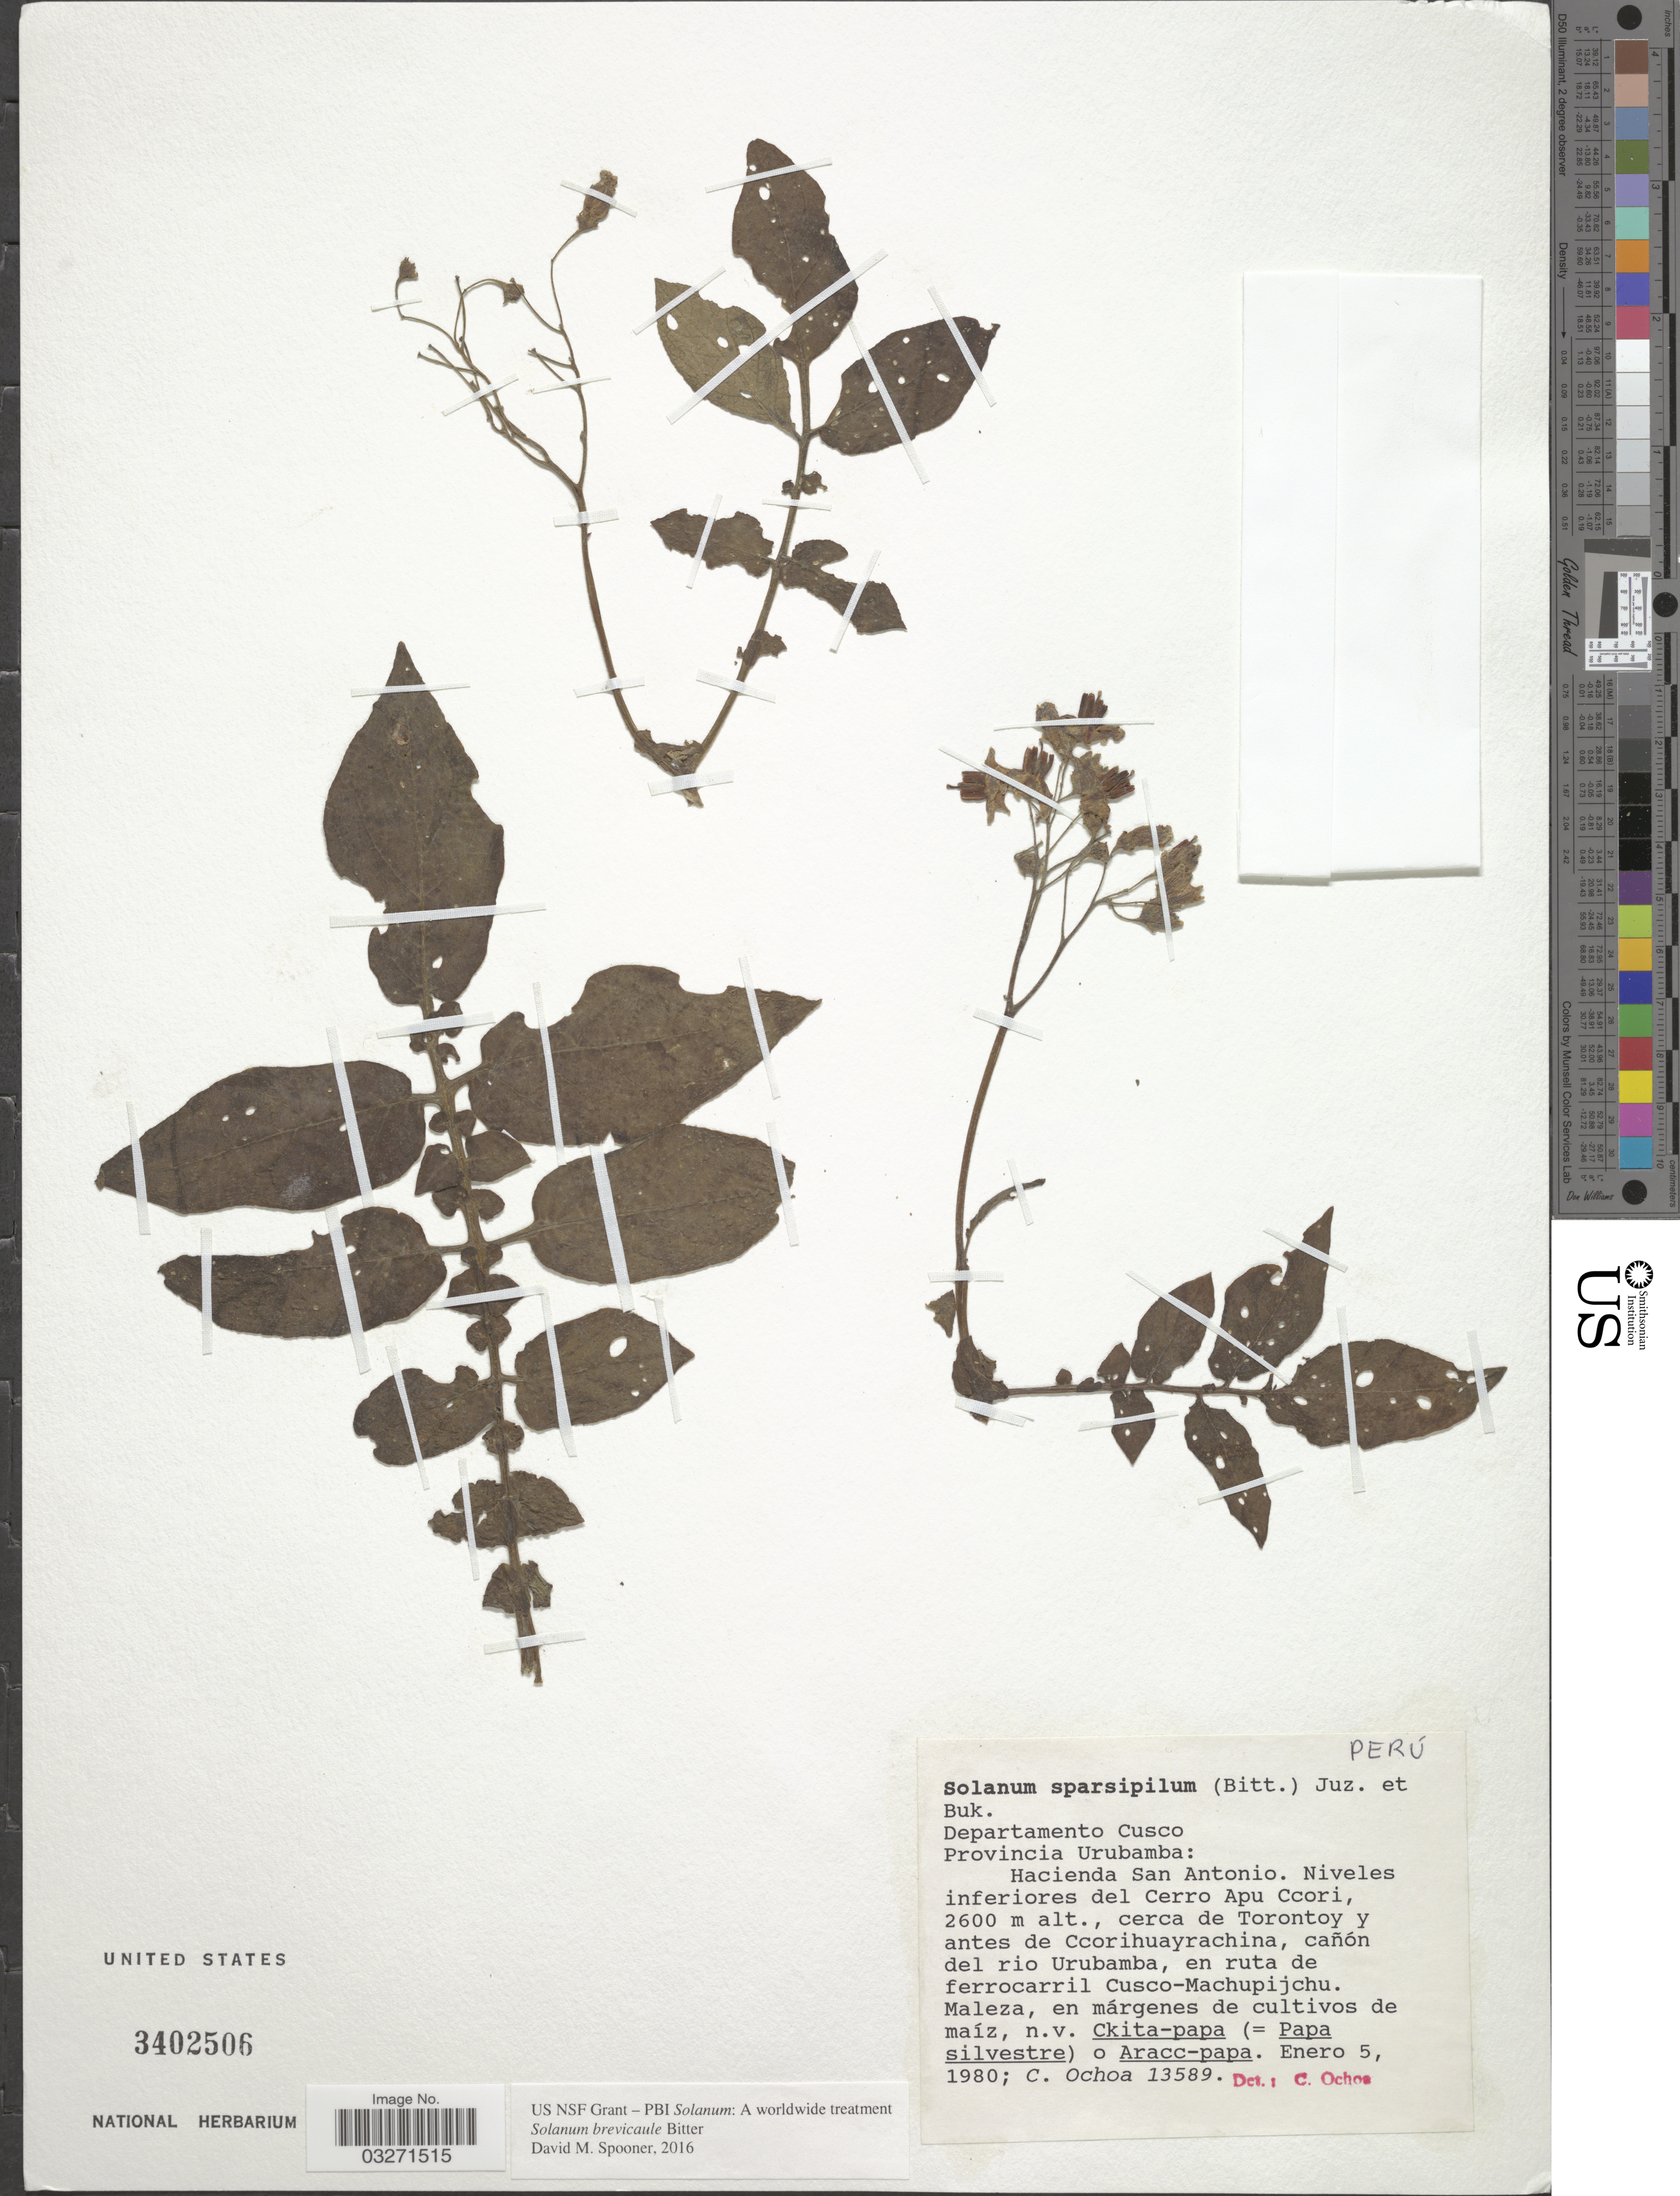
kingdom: Plantae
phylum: Tracheophyta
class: Magnoliopsida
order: Solanales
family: Solanaceae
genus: Solanum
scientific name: Solanum brevicaule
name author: Bitter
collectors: C. Ochoa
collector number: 13589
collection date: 1980-01-05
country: Peru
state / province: Cusco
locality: Provincia Paucartambo: Hacienda San Antonio. Niveles inferiores del Cerro Apu Ccori, cerca de Torontoy y antes de Ccorihuayrachina, cañon del rio Urubamba, en ruta de ferrocarril Cusco-Machupijchu. Maleza, en márgenes de cultivos de maíz.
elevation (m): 2600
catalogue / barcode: US 3402506